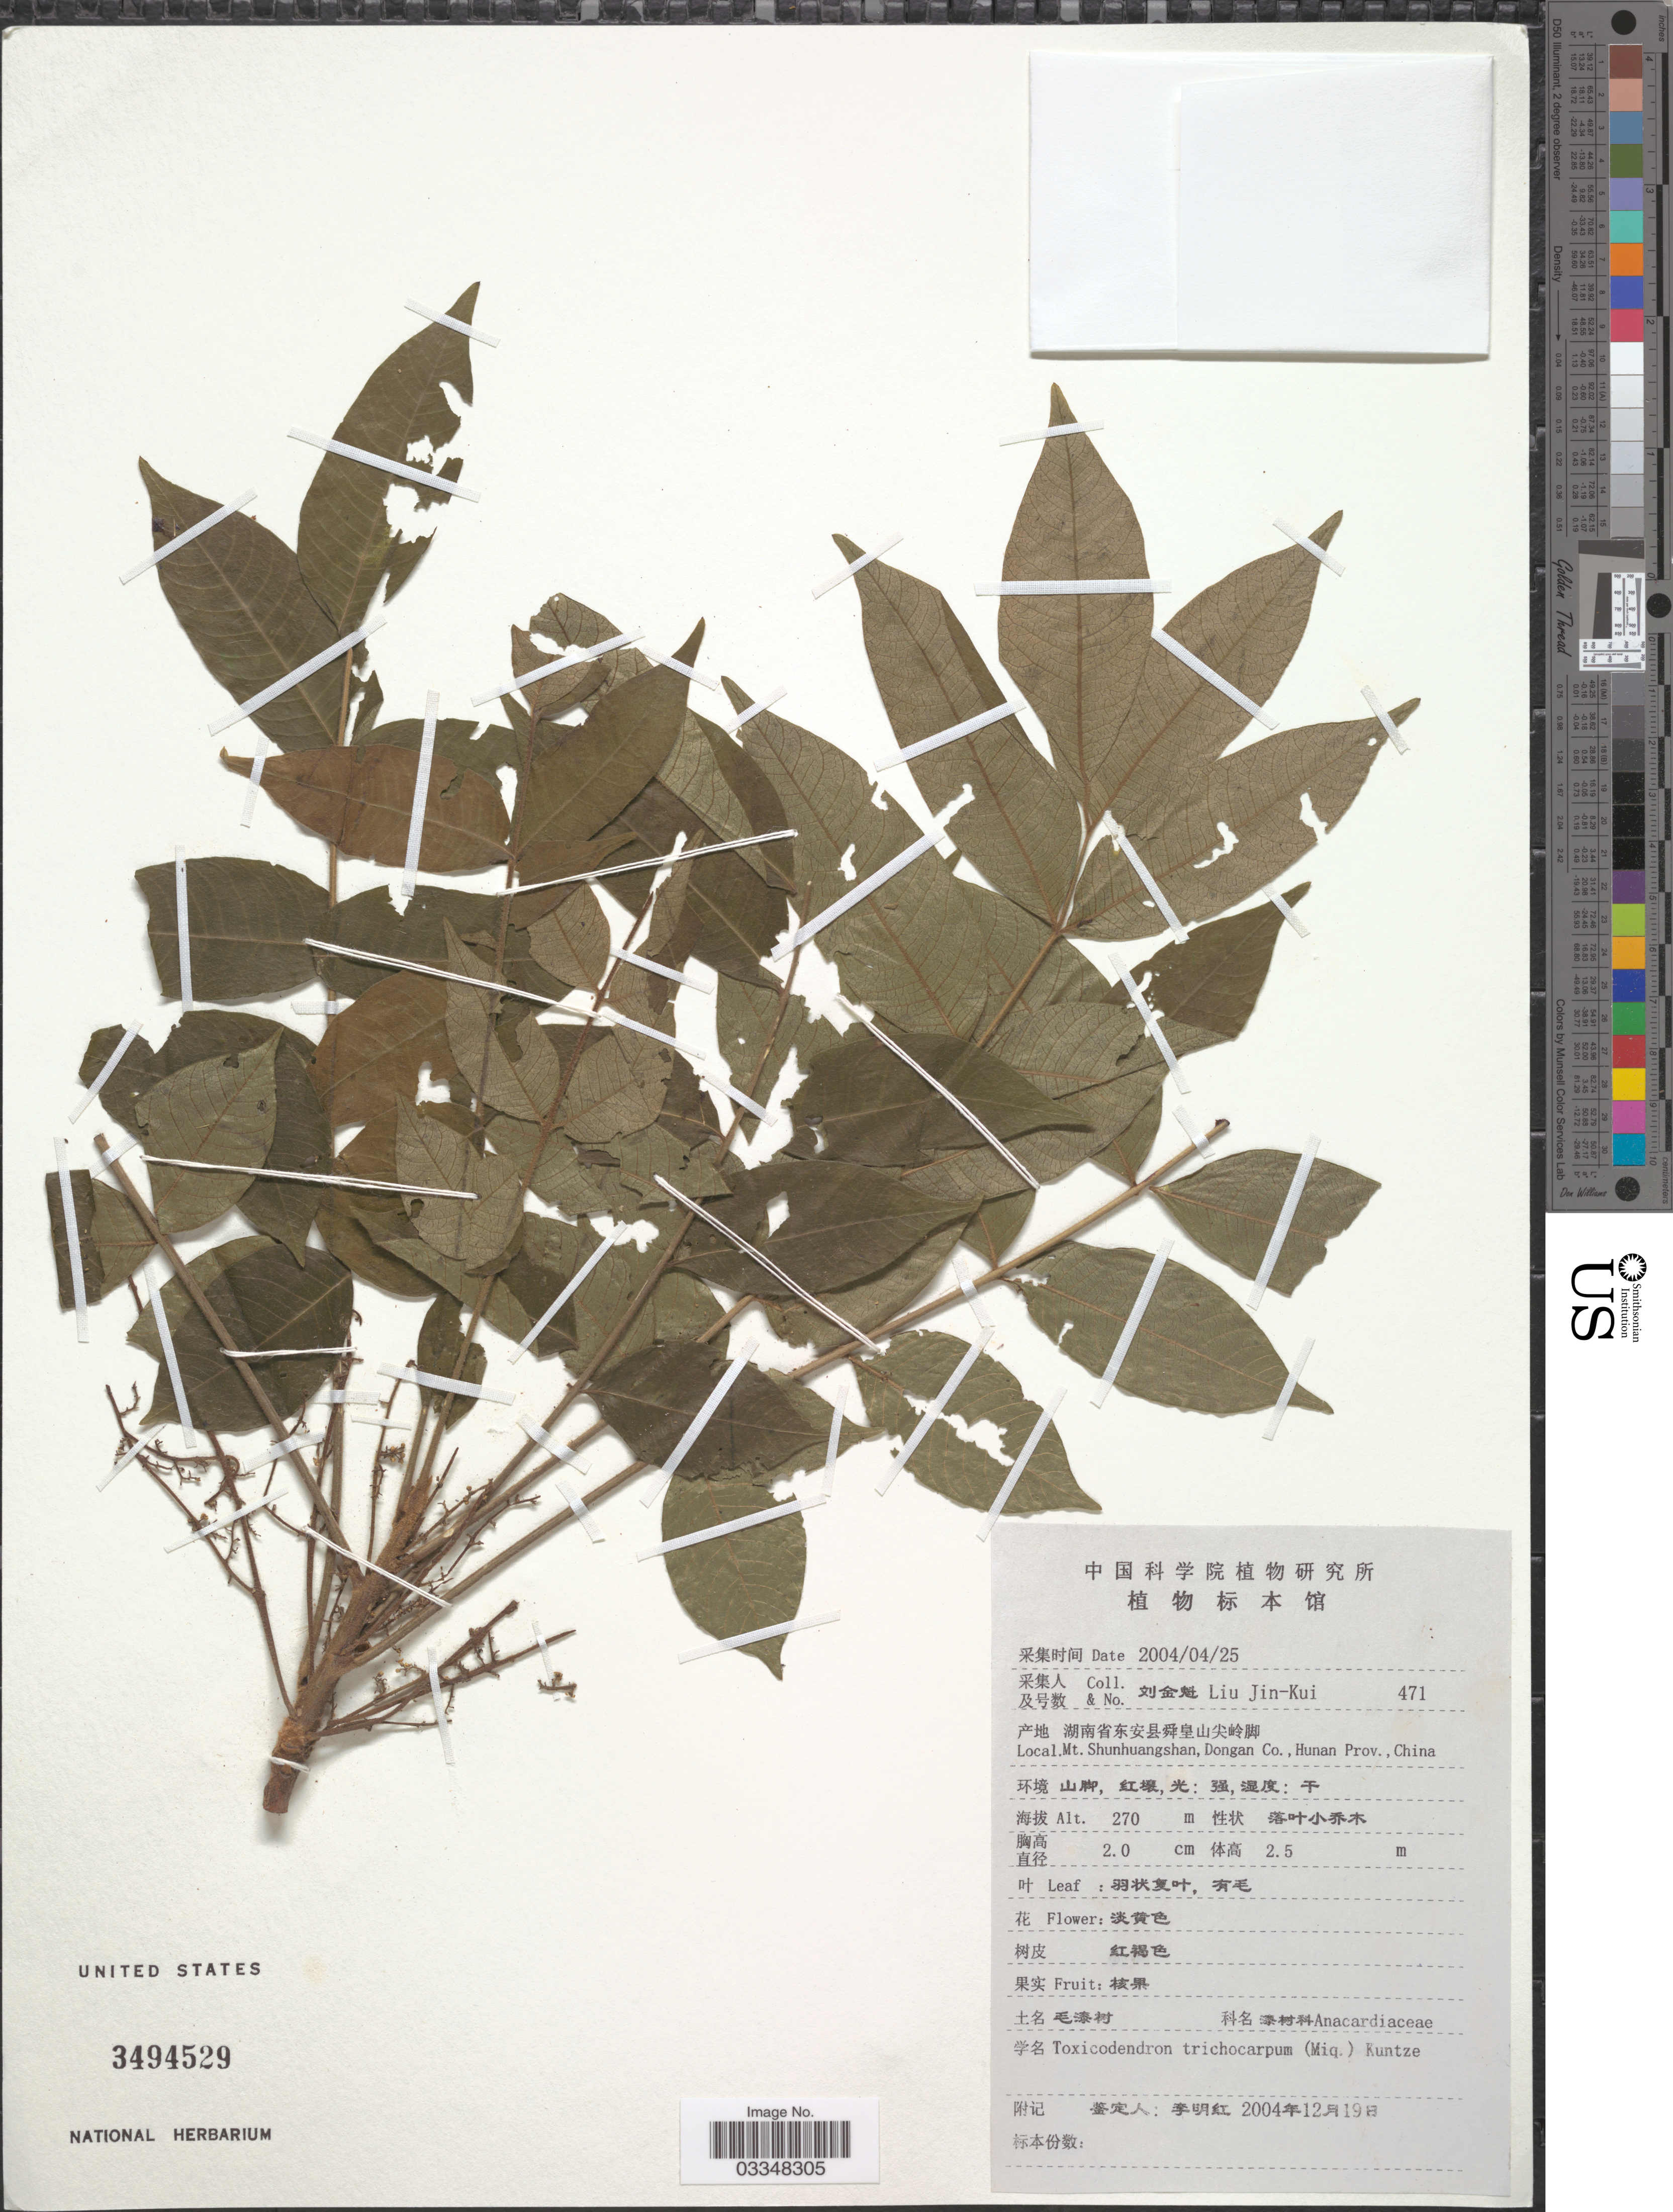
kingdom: Plantae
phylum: Tracheophyta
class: Magnoliopsida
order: Sapindales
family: Anacardiaceae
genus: Toxicodendron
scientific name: Toxicodendron trichocarpum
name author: (Miq.) Kuntze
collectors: Liu Jin-Kui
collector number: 471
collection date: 2004-04-25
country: China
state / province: Hunan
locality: Mt. Shunhuangshan, Dongan Co. X.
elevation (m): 270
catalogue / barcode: US 3494529